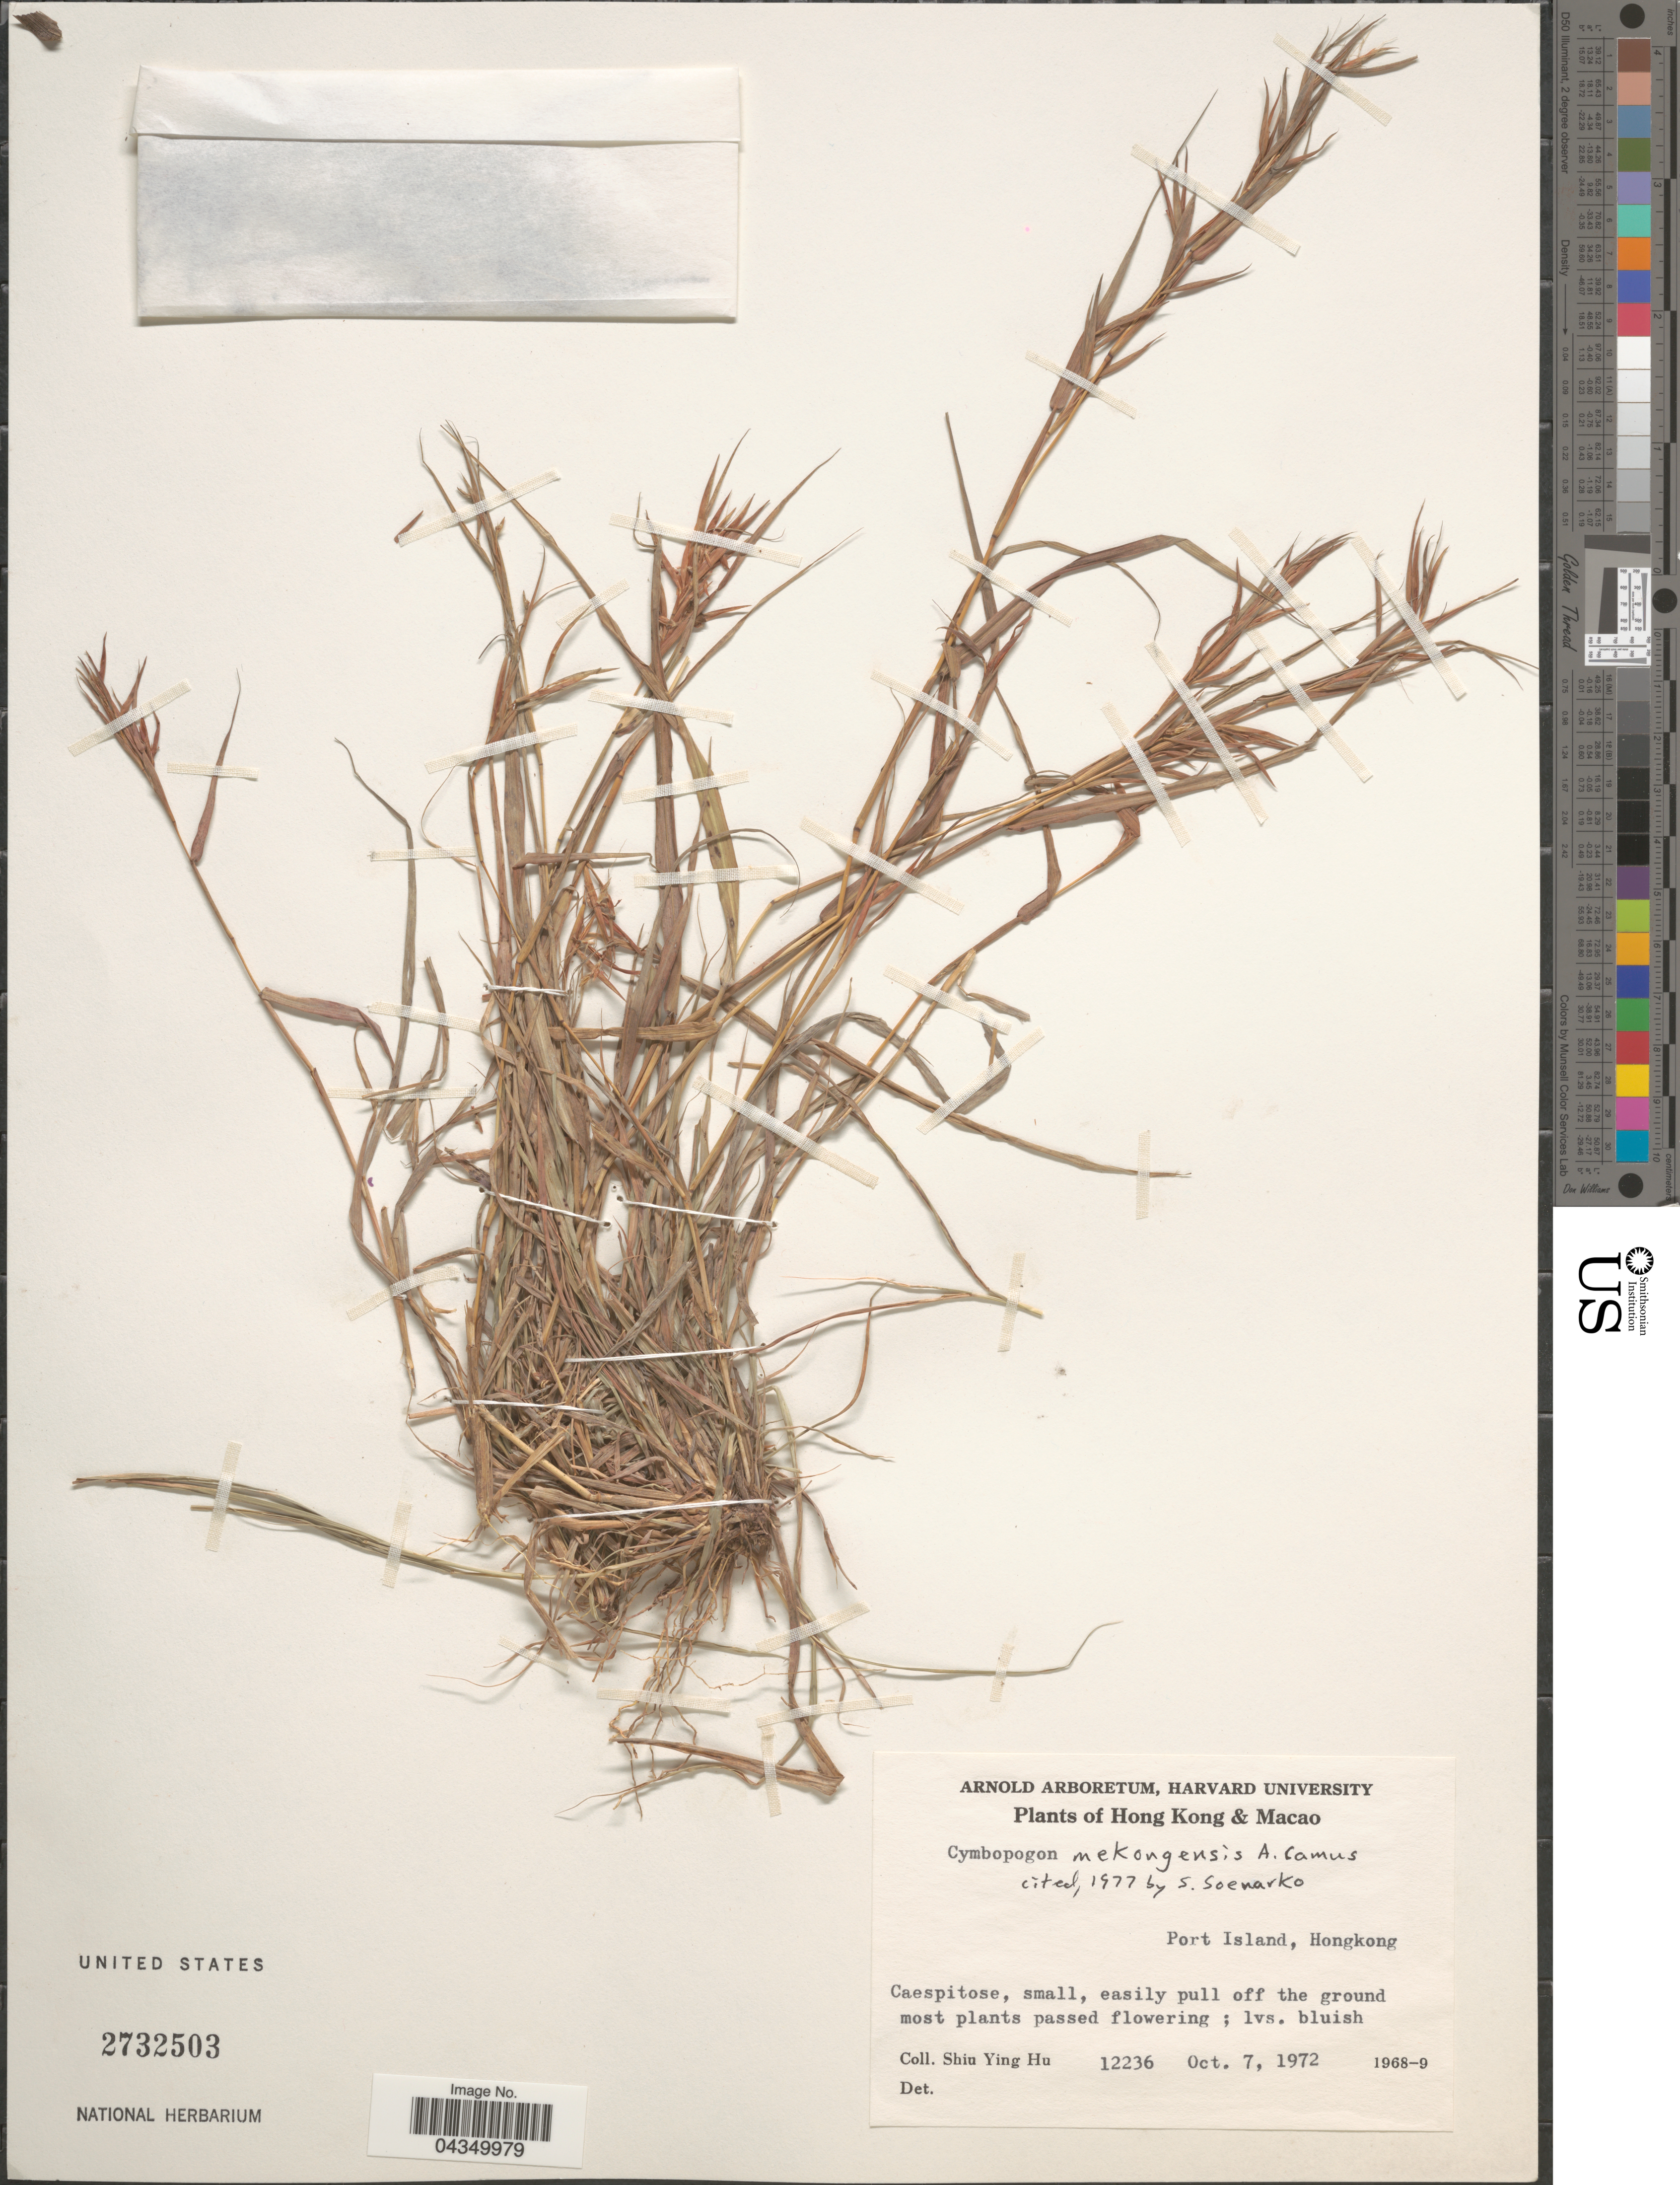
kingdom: Plantae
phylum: Tracheophyta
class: Liliopsida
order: Poales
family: Poaceae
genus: Cymbopogon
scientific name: Cymbopogon mekongensis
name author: A. Camus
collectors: S. Y. Hu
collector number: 12236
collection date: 1972-10-07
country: China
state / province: Hong Kong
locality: Port Island, Hongkong.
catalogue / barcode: US 2732503